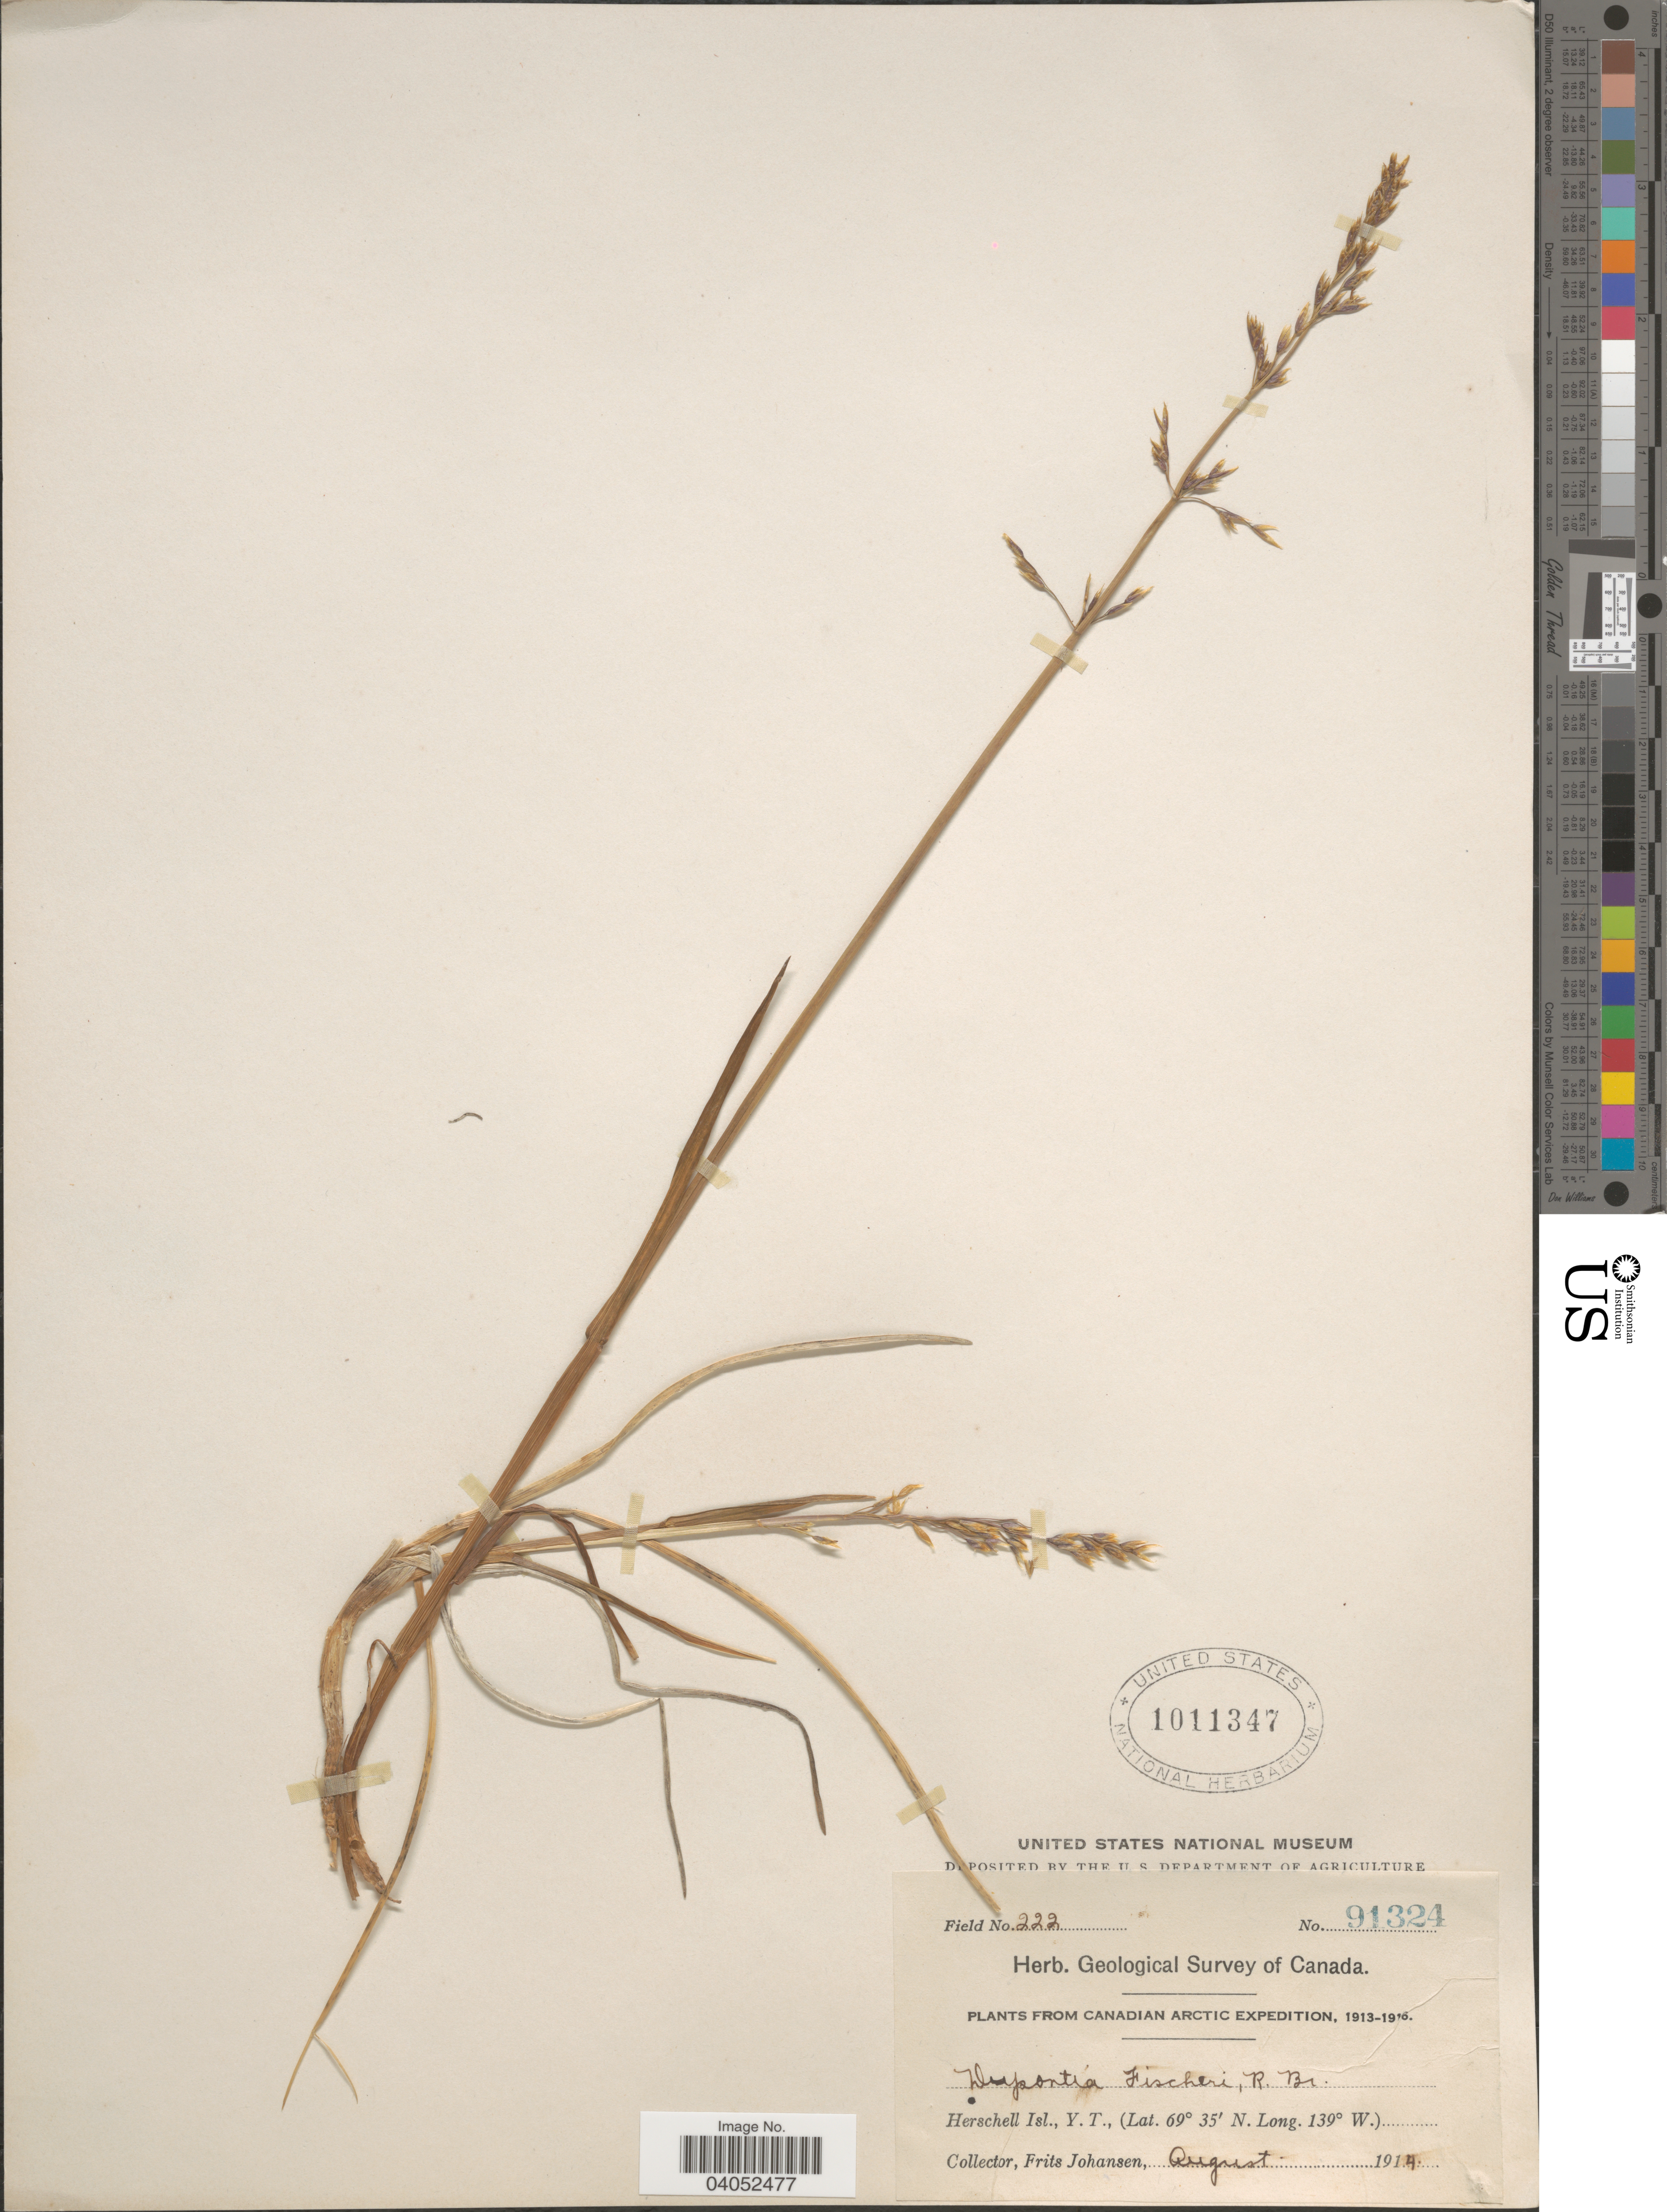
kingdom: Plantae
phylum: Tracheophyta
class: Liliopsida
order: Poales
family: Poaceae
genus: Dupontia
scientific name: Dupontia micrantha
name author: Holm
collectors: F. Johansen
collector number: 91324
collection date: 1914-08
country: Canada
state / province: Yukon Territory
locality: Herschell Isl., Y. T.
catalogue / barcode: US 1011347